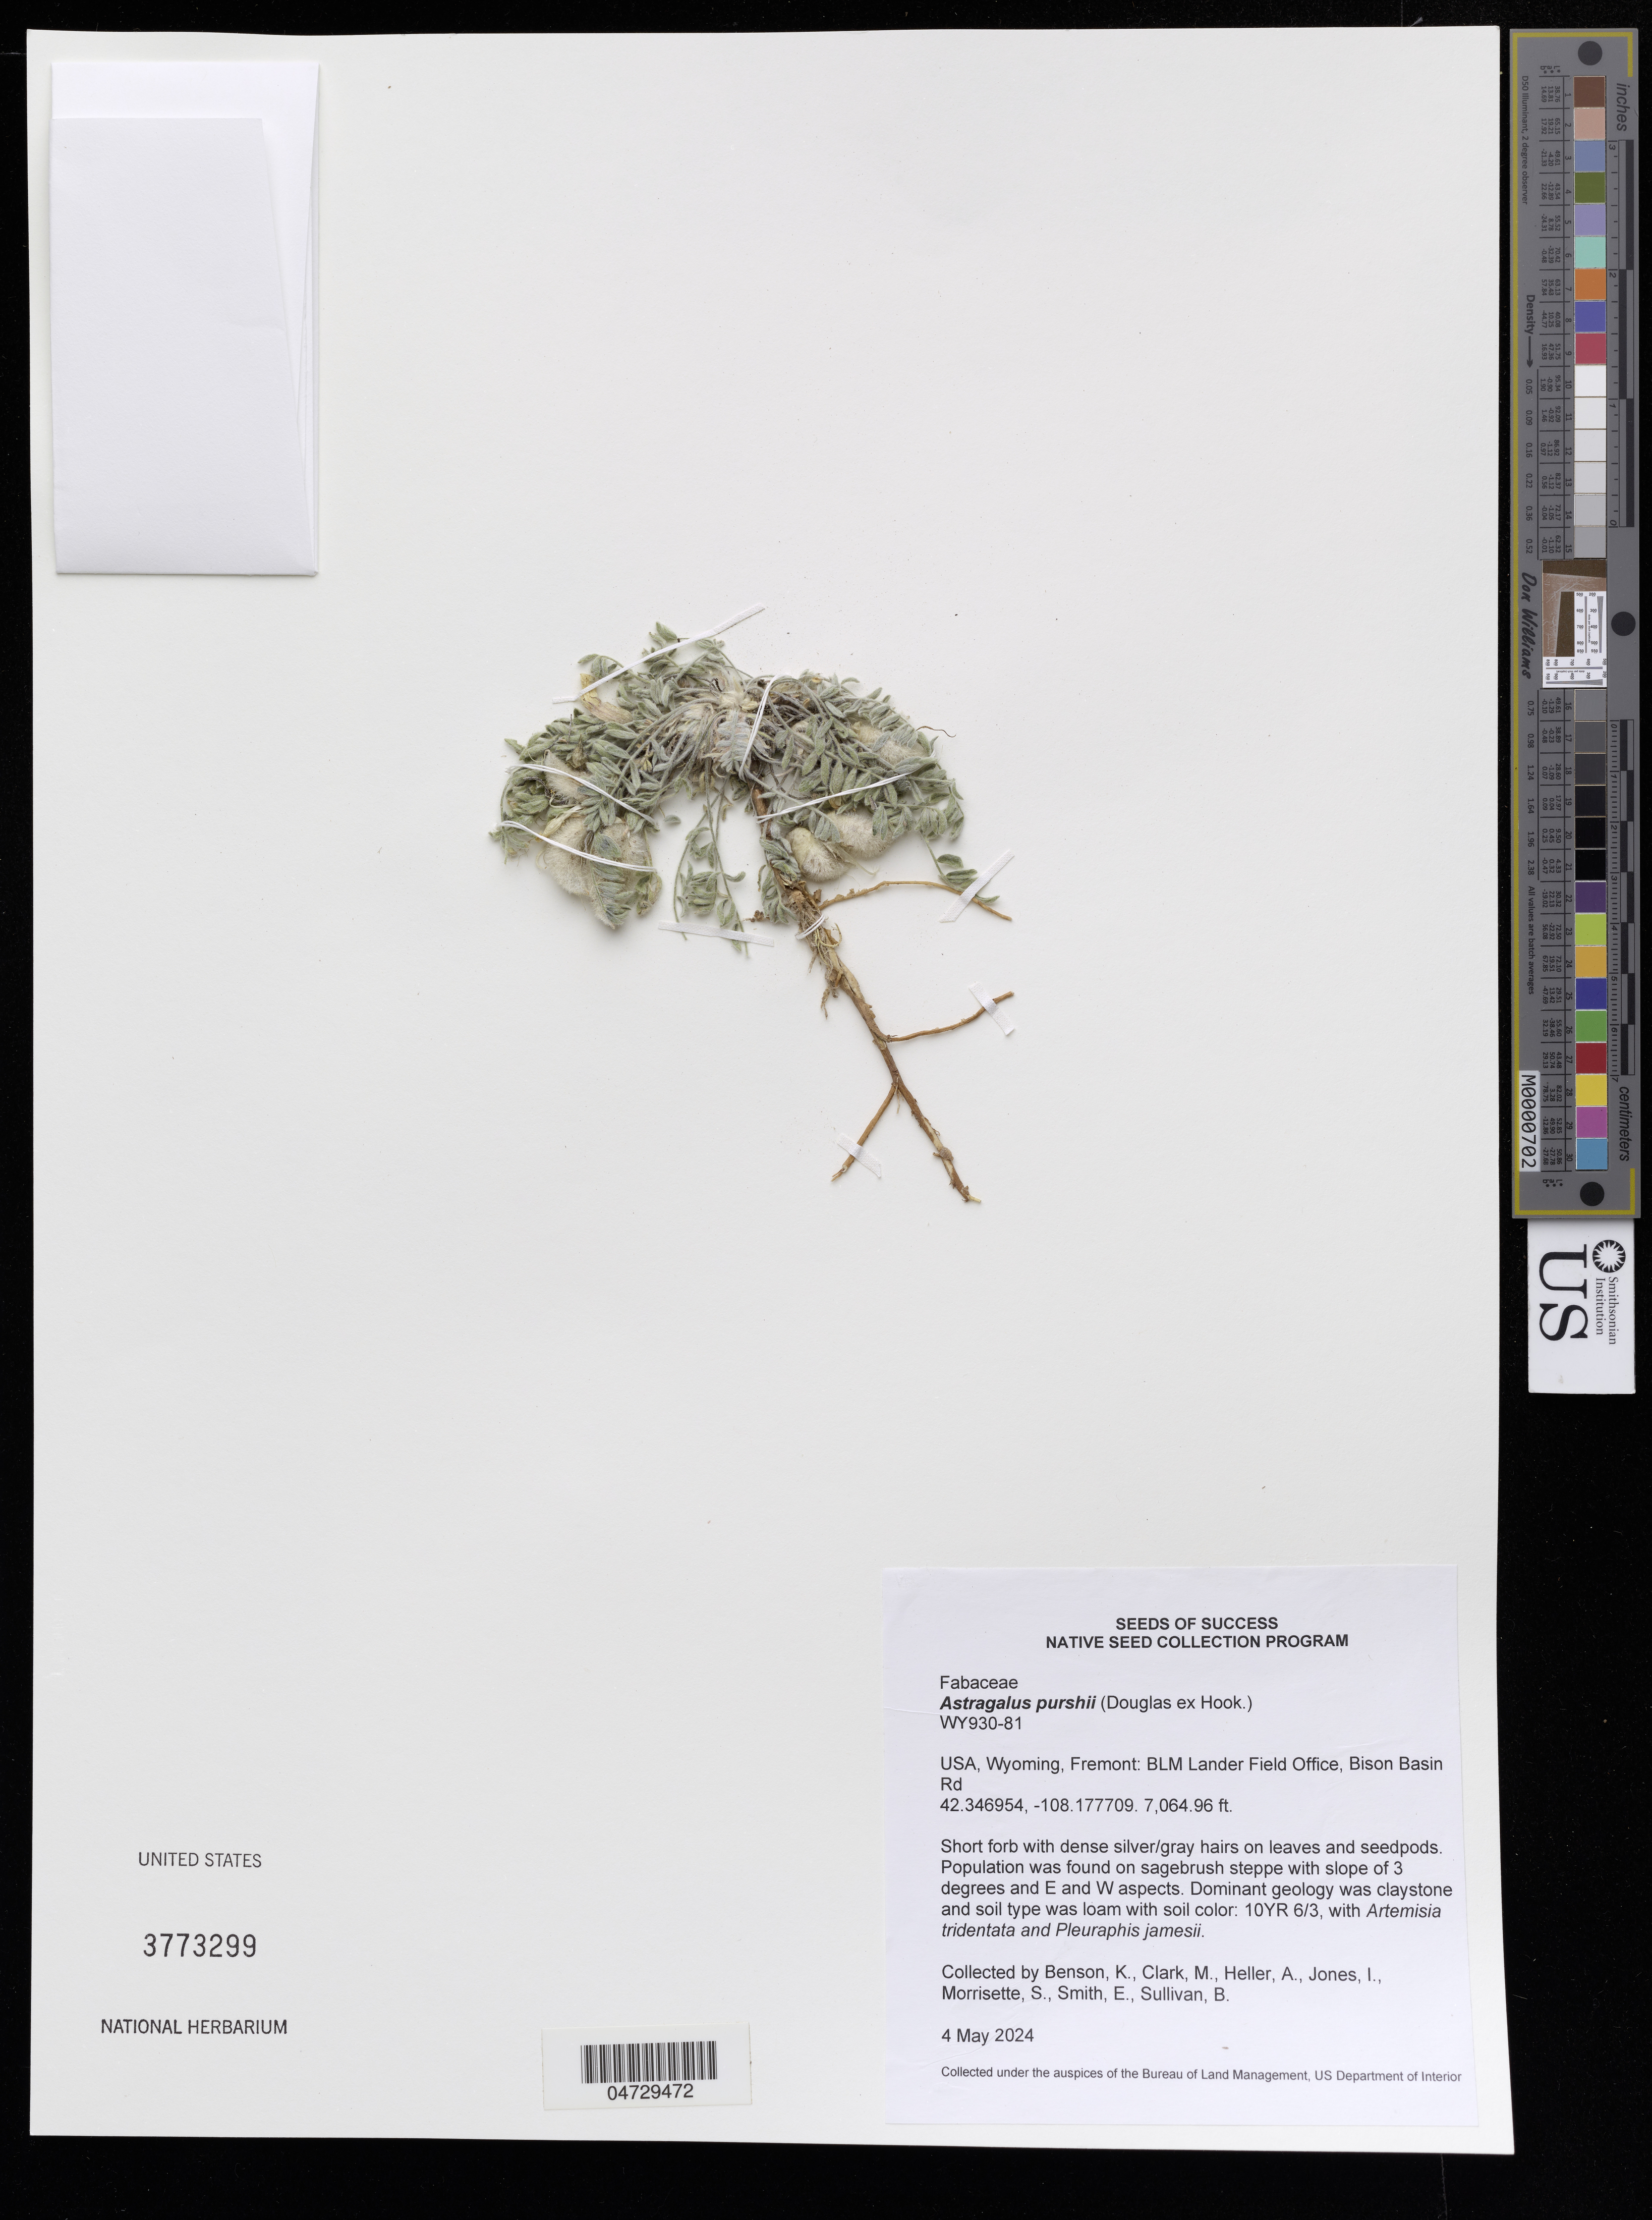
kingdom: Plantae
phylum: Tracheophyta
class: Magnoliopsida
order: Fabales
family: Fabaceae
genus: Astragalus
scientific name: Astragalus purshii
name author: Douglas ex Hook.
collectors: K. Benson, M. Clark, A. Heller & I. Jones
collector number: WY930-81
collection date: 2024-05-04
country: United States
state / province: Wyoming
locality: Fremont: BLM Lander Field Office, Bison Basin Rd.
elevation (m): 2153.4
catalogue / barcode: US 3773299